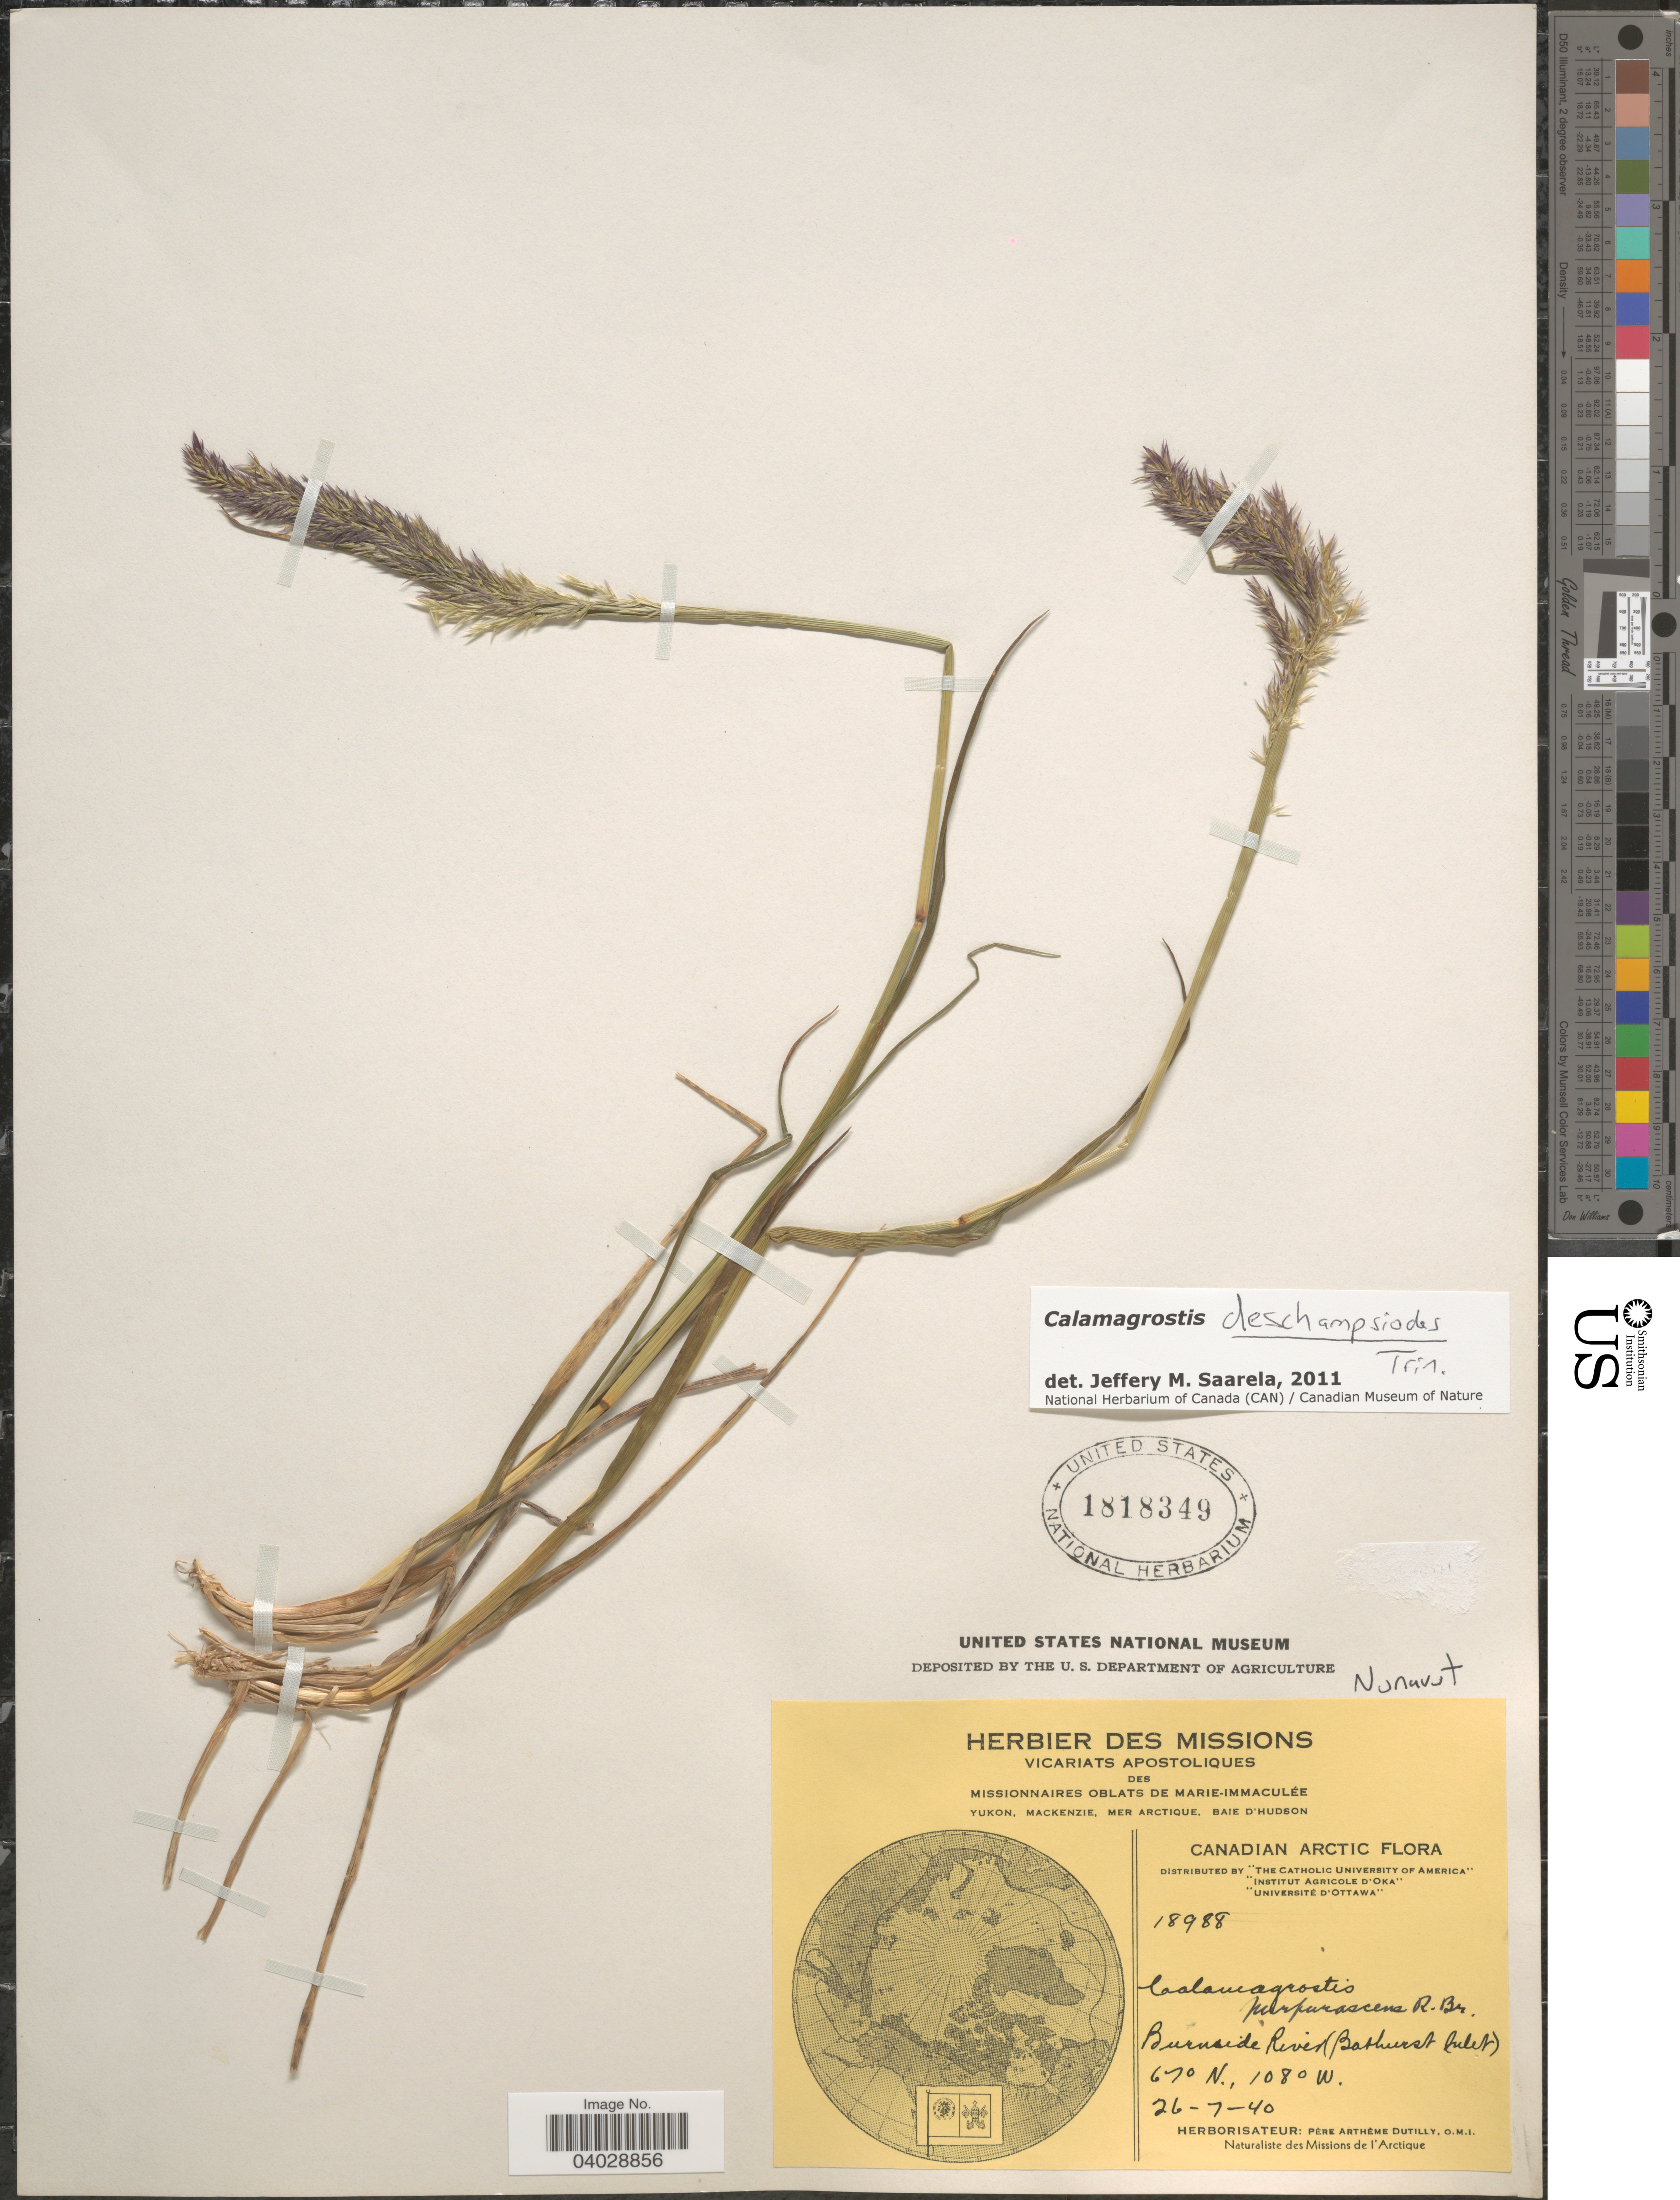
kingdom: Plantae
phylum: Tracheophyta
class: Liliopsida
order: Poales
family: Poaceae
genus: Calamagrostis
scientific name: Calamagrostis deschampsioides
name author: Trin.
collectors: P. Dutilly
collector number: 18988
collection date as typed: Transcribed d/m/y: 26/7/40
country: Canada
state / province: Nunavut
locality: Canadian Arctic. Burnside River (Bathurst Inlet).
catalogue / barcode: US 1818349